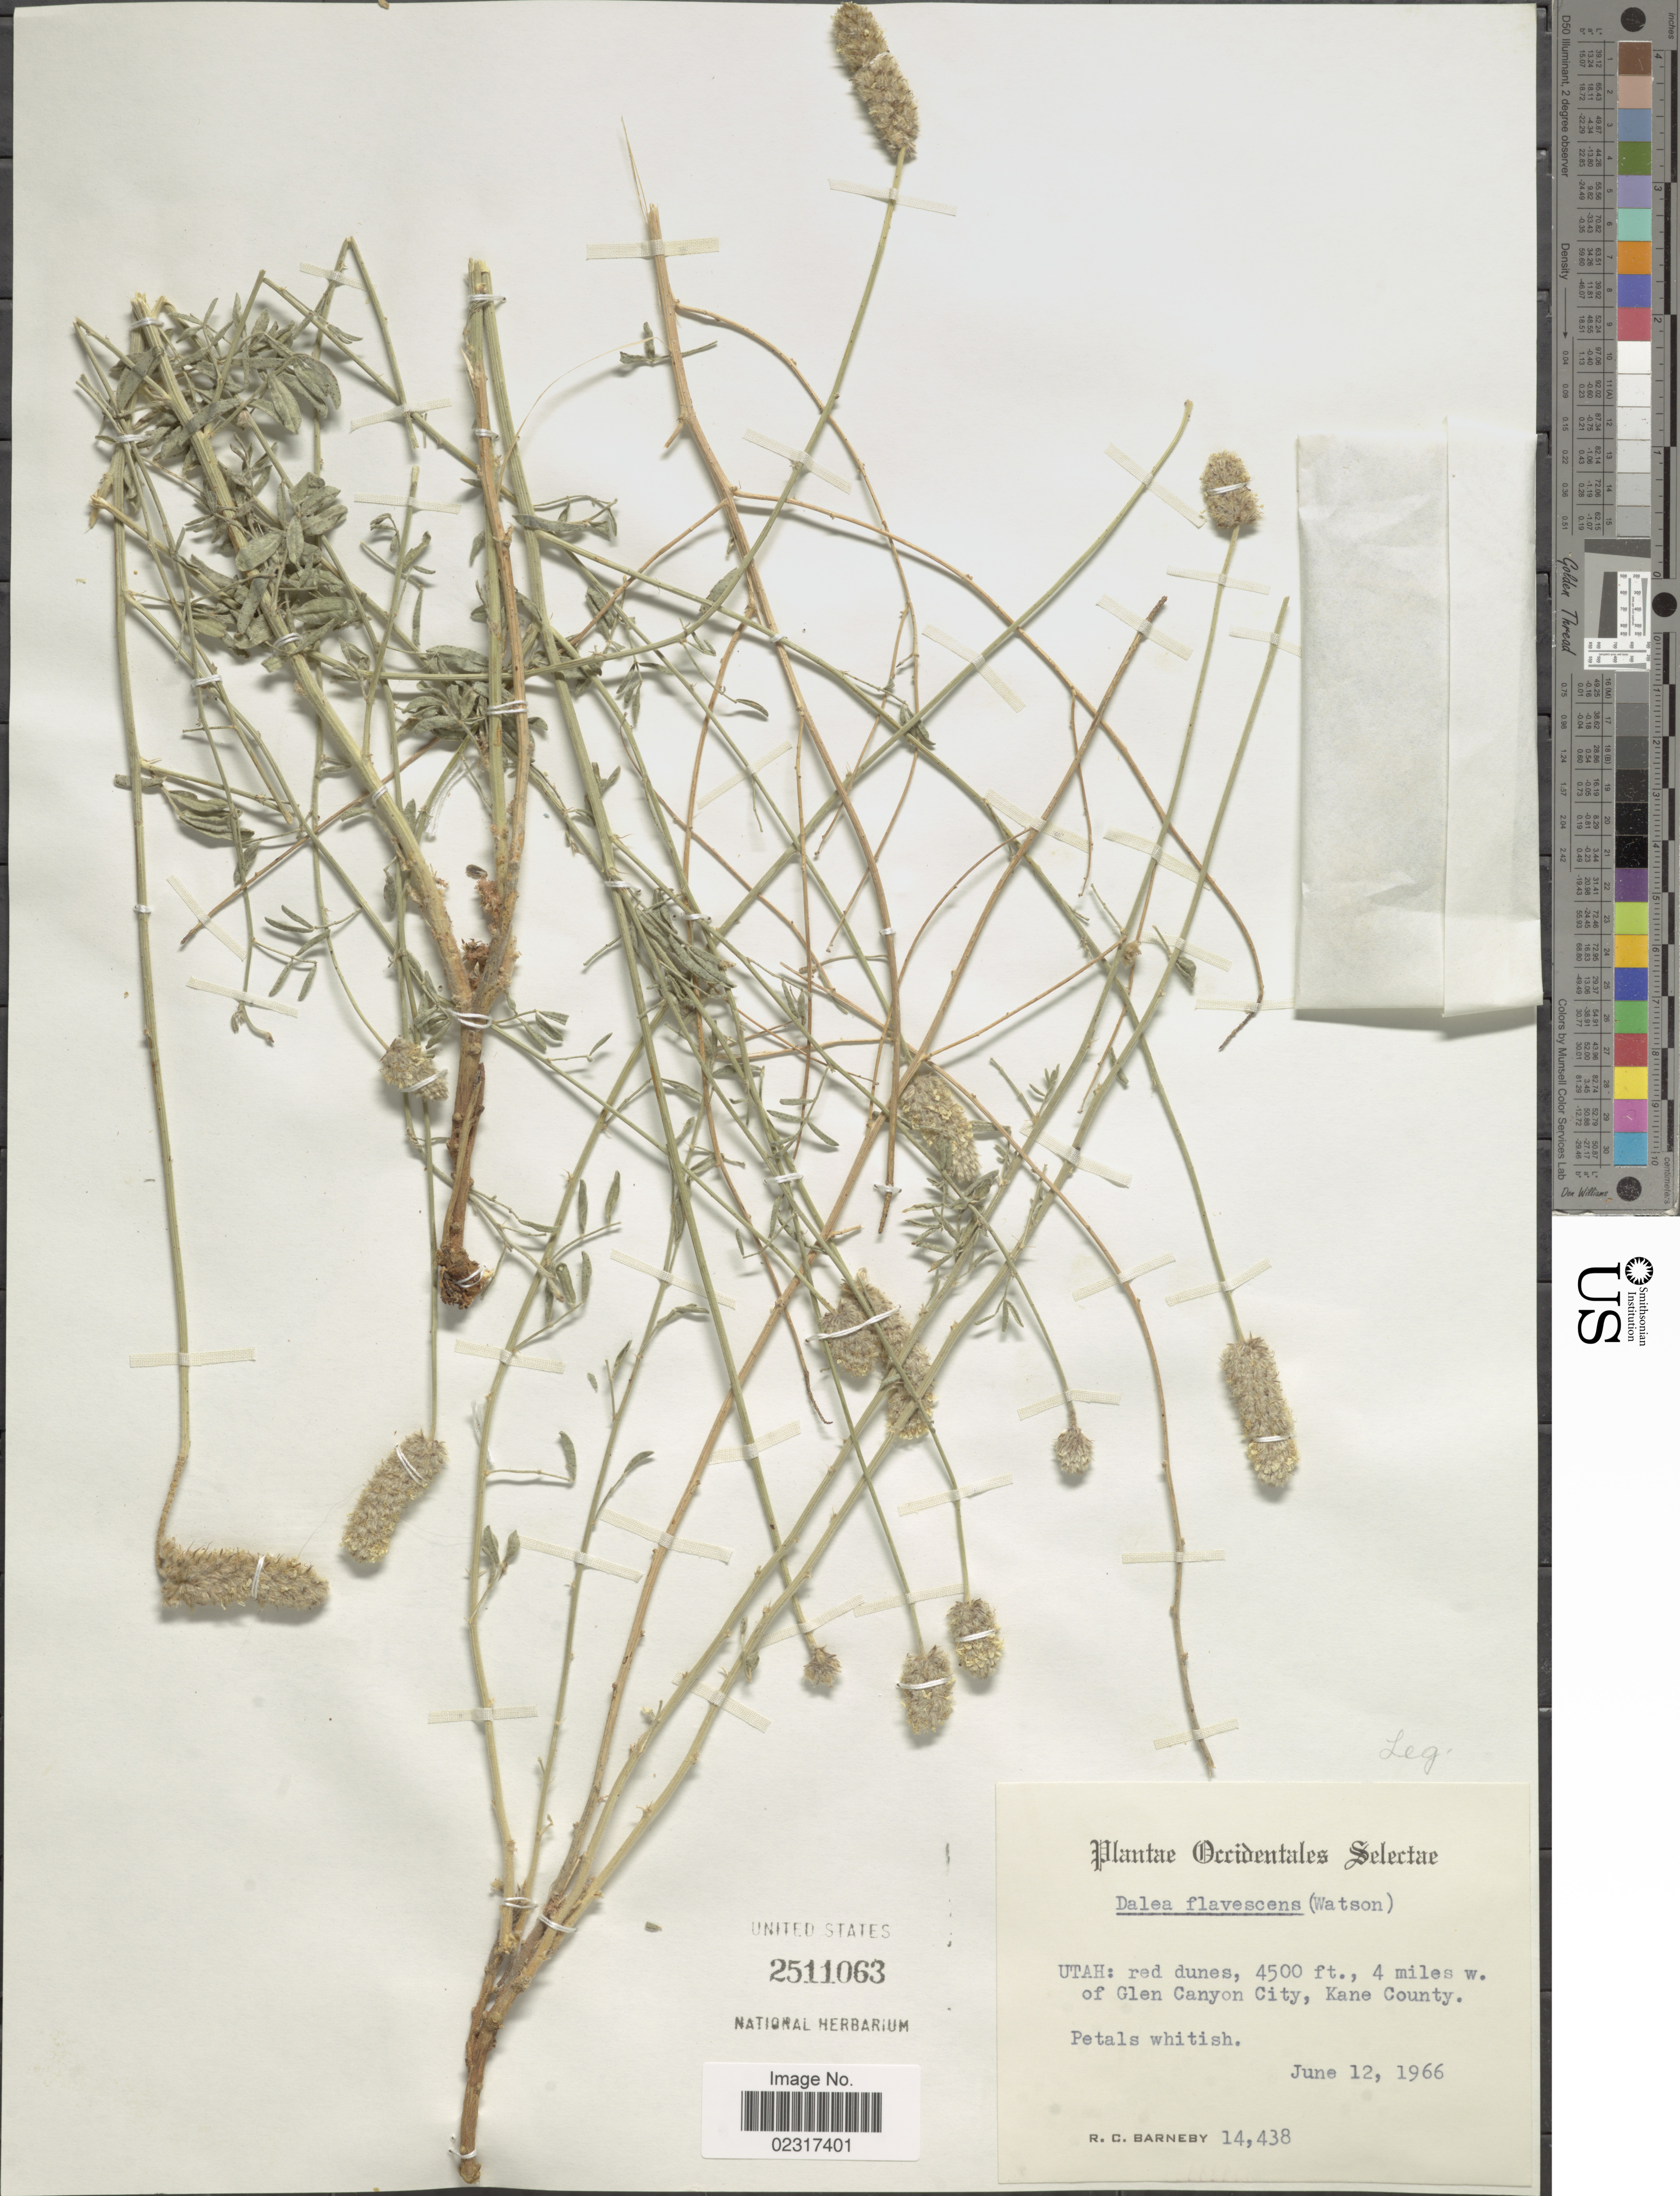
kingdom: Plantae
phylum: Tracheophyta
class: Magnoliopsida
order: Fabales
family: Fabaceae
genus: Dalea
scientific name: Dalea flavescens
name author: (S. Watson) S.L. Welsh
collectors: R. C. Barneby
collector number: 14438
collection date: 1966-06-12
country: United States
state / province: Utah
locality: Red dunes, 4 miles w. of Glen Canyon City, Kane County, occidentales selectae.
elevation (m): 1372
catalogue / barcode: US 2511063